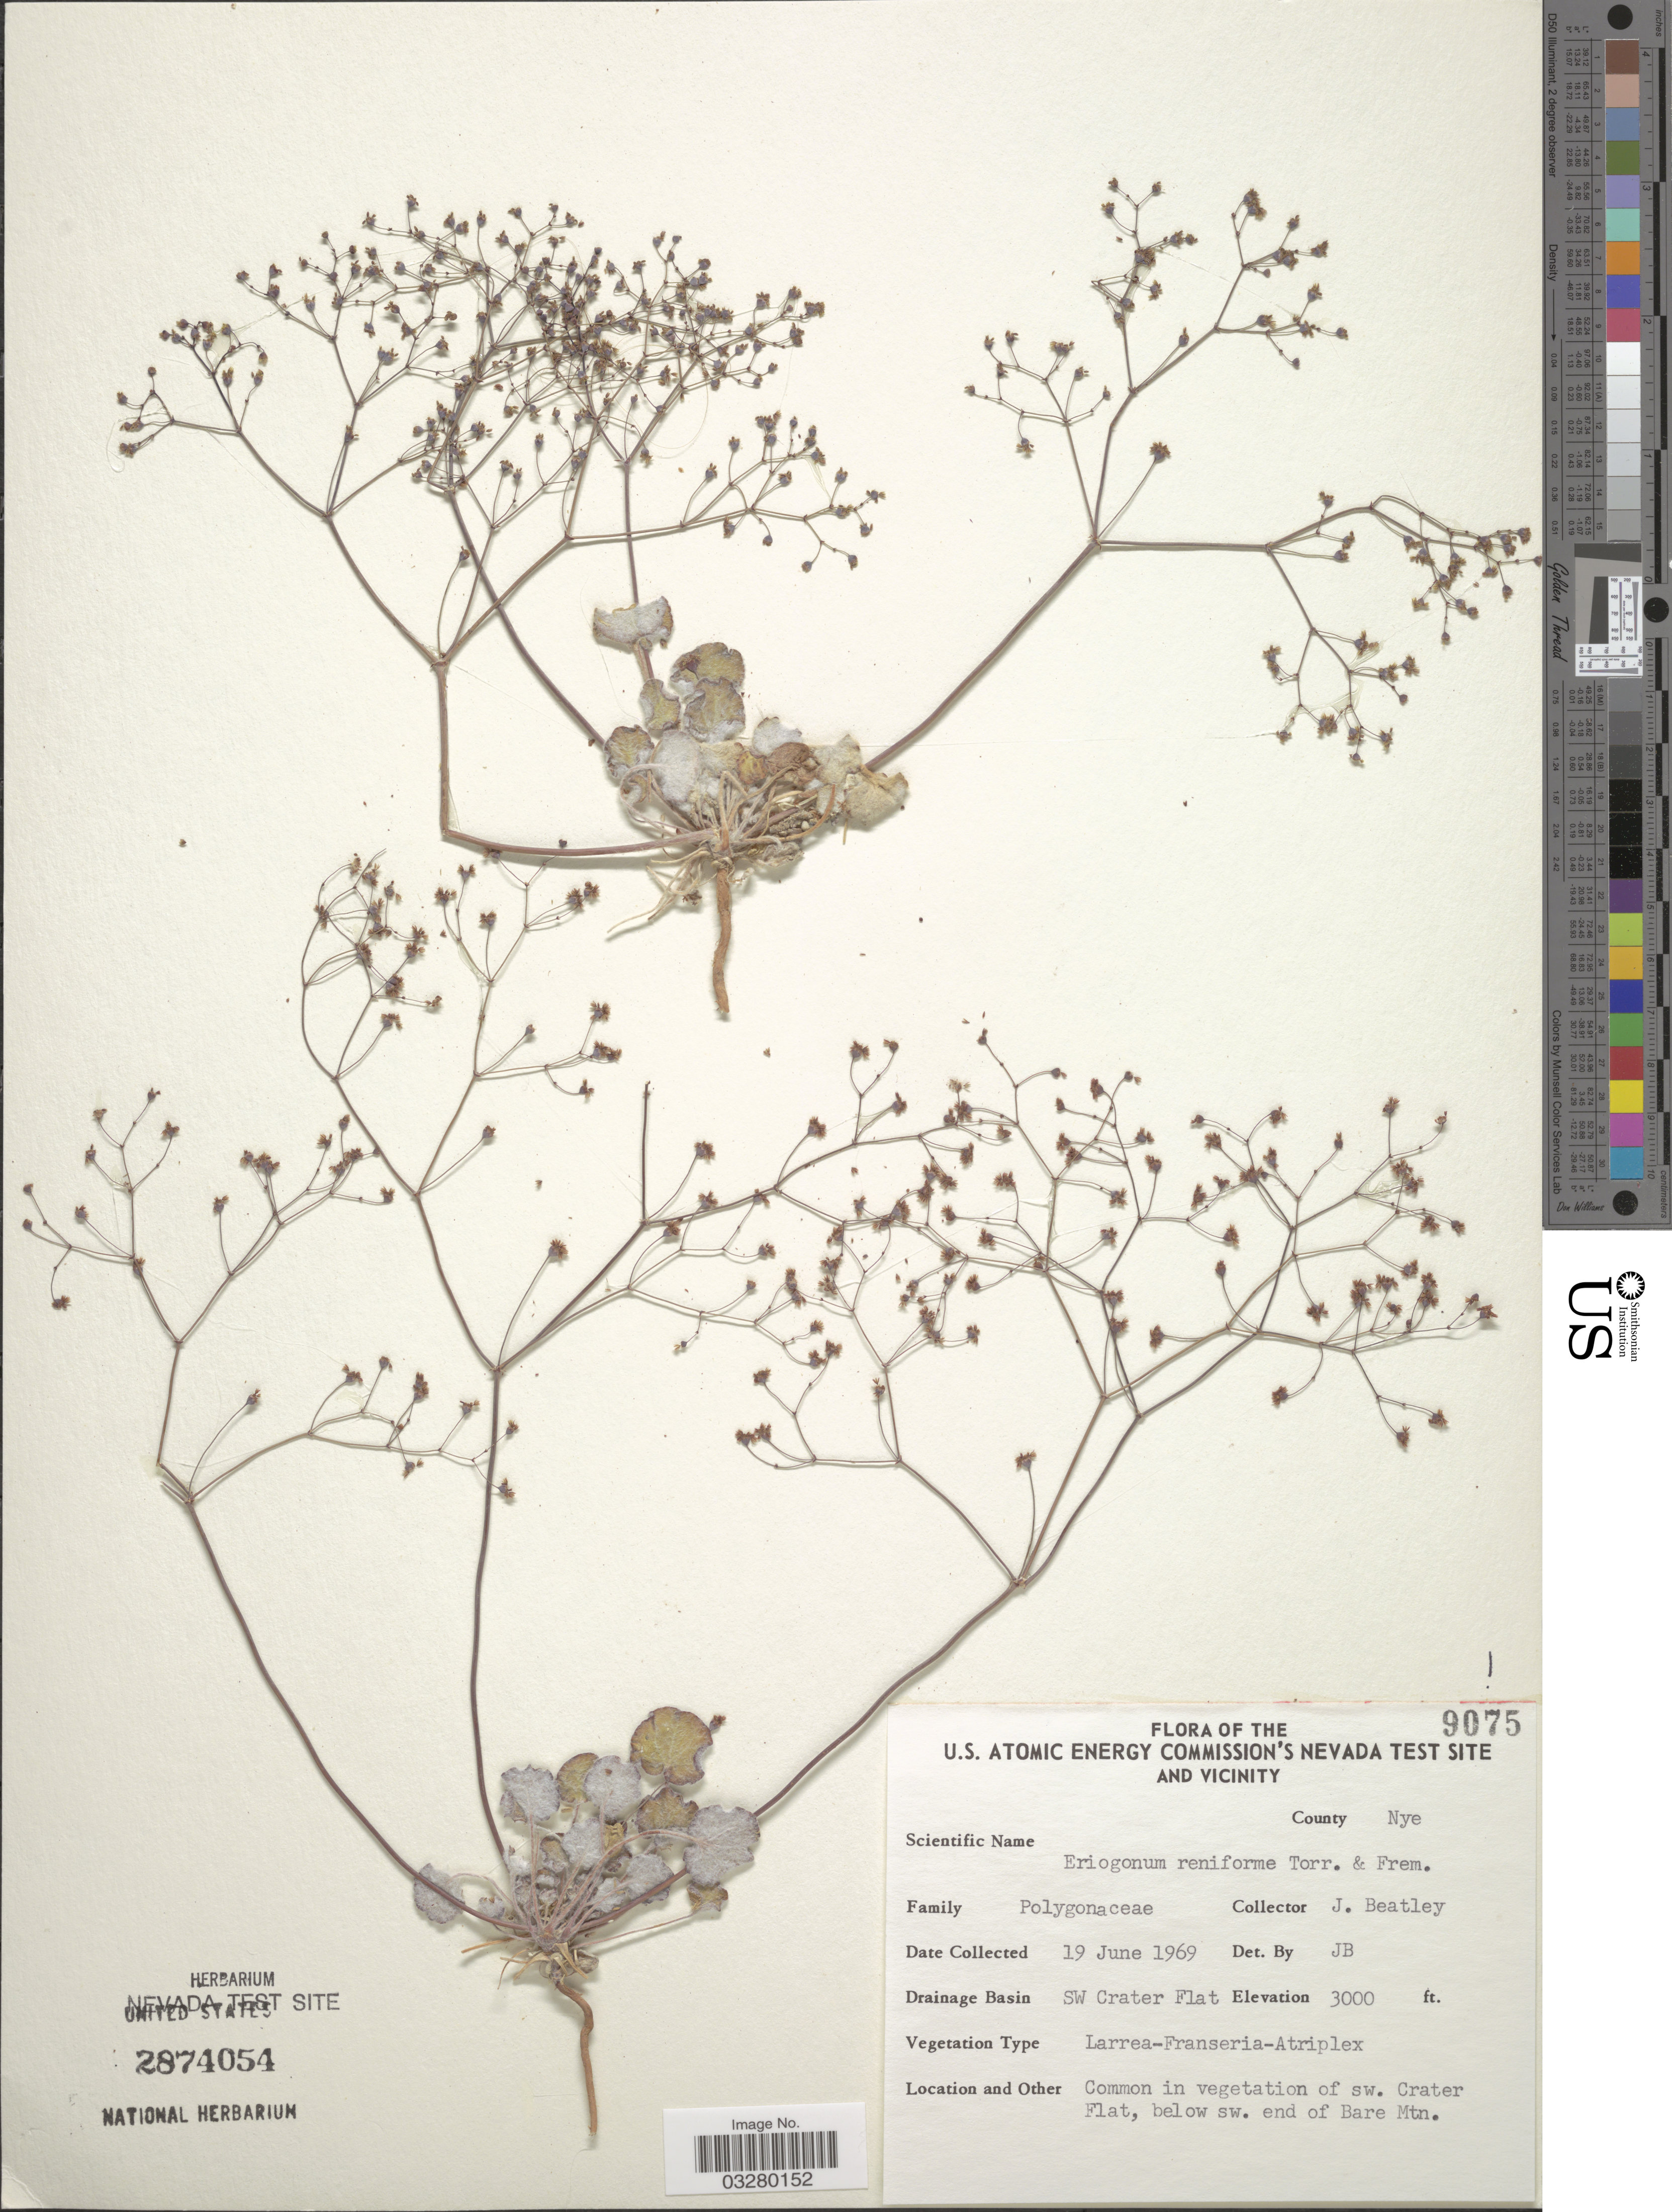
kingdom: Plantae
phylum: Tracheophyta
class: Magnoliopsida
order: Caryophyllales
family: Polygonaceae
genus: Eriogonum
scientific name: Eriogonum reniforme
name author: Torr. & Frém.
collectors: J. C. Beatley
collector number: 9075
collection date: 1969-06-19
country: United States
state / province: Nevada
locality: U.S. Atomic Energy Commission's Nevada Test Site and Vicinity. County Nye. Drainage Basin SW Crater Flat. In vegetation of sw. Crater Flat, below sw. end of Bare Mtn.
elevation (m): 914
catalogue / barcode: US 2874054